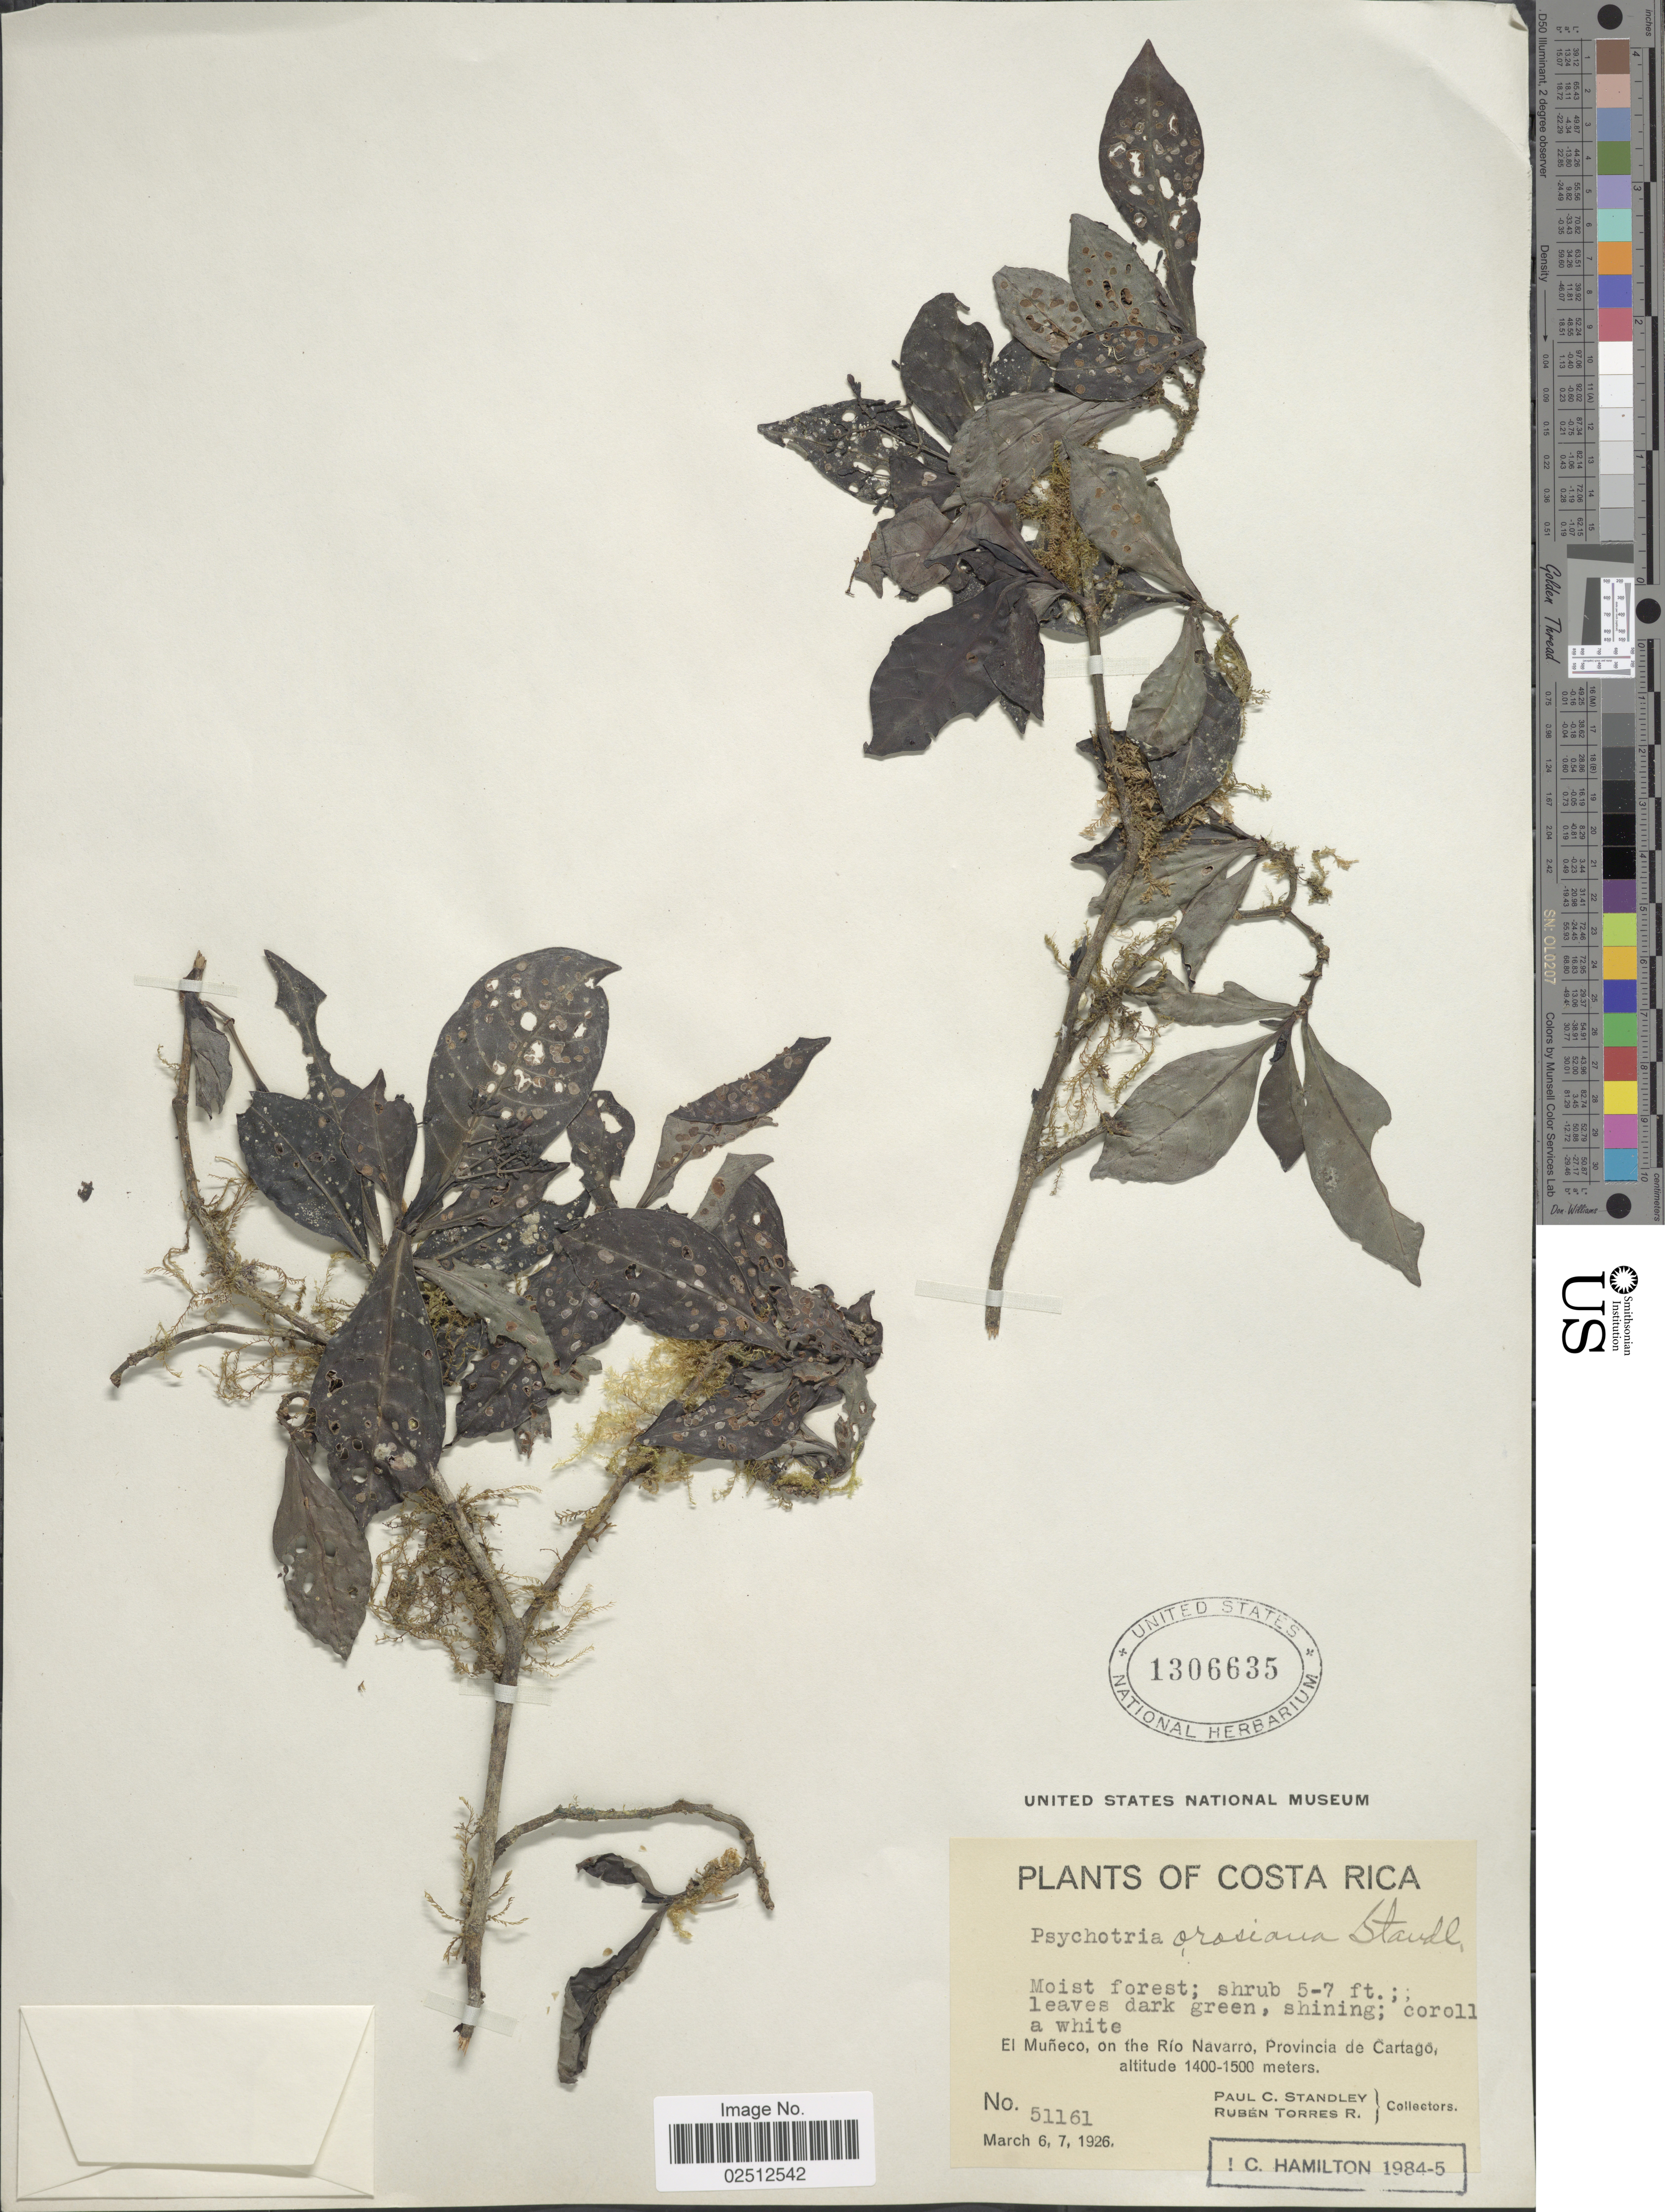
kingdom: Plantae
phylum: Tracheophyta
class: Magnoliopsida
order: Gentianales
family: Rubiaceae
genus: Psychotria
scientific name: Psychotria orosiana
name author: Standl.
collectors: P. C. Standley & R. Torres Rojas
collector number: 51161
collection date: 1926-03-06/1926-03-07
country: Costa Rica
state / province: Cartago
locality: El Muneco, on the Rio Navarro, Provincia de Cartago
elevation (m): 1400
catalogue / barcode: US 1306635